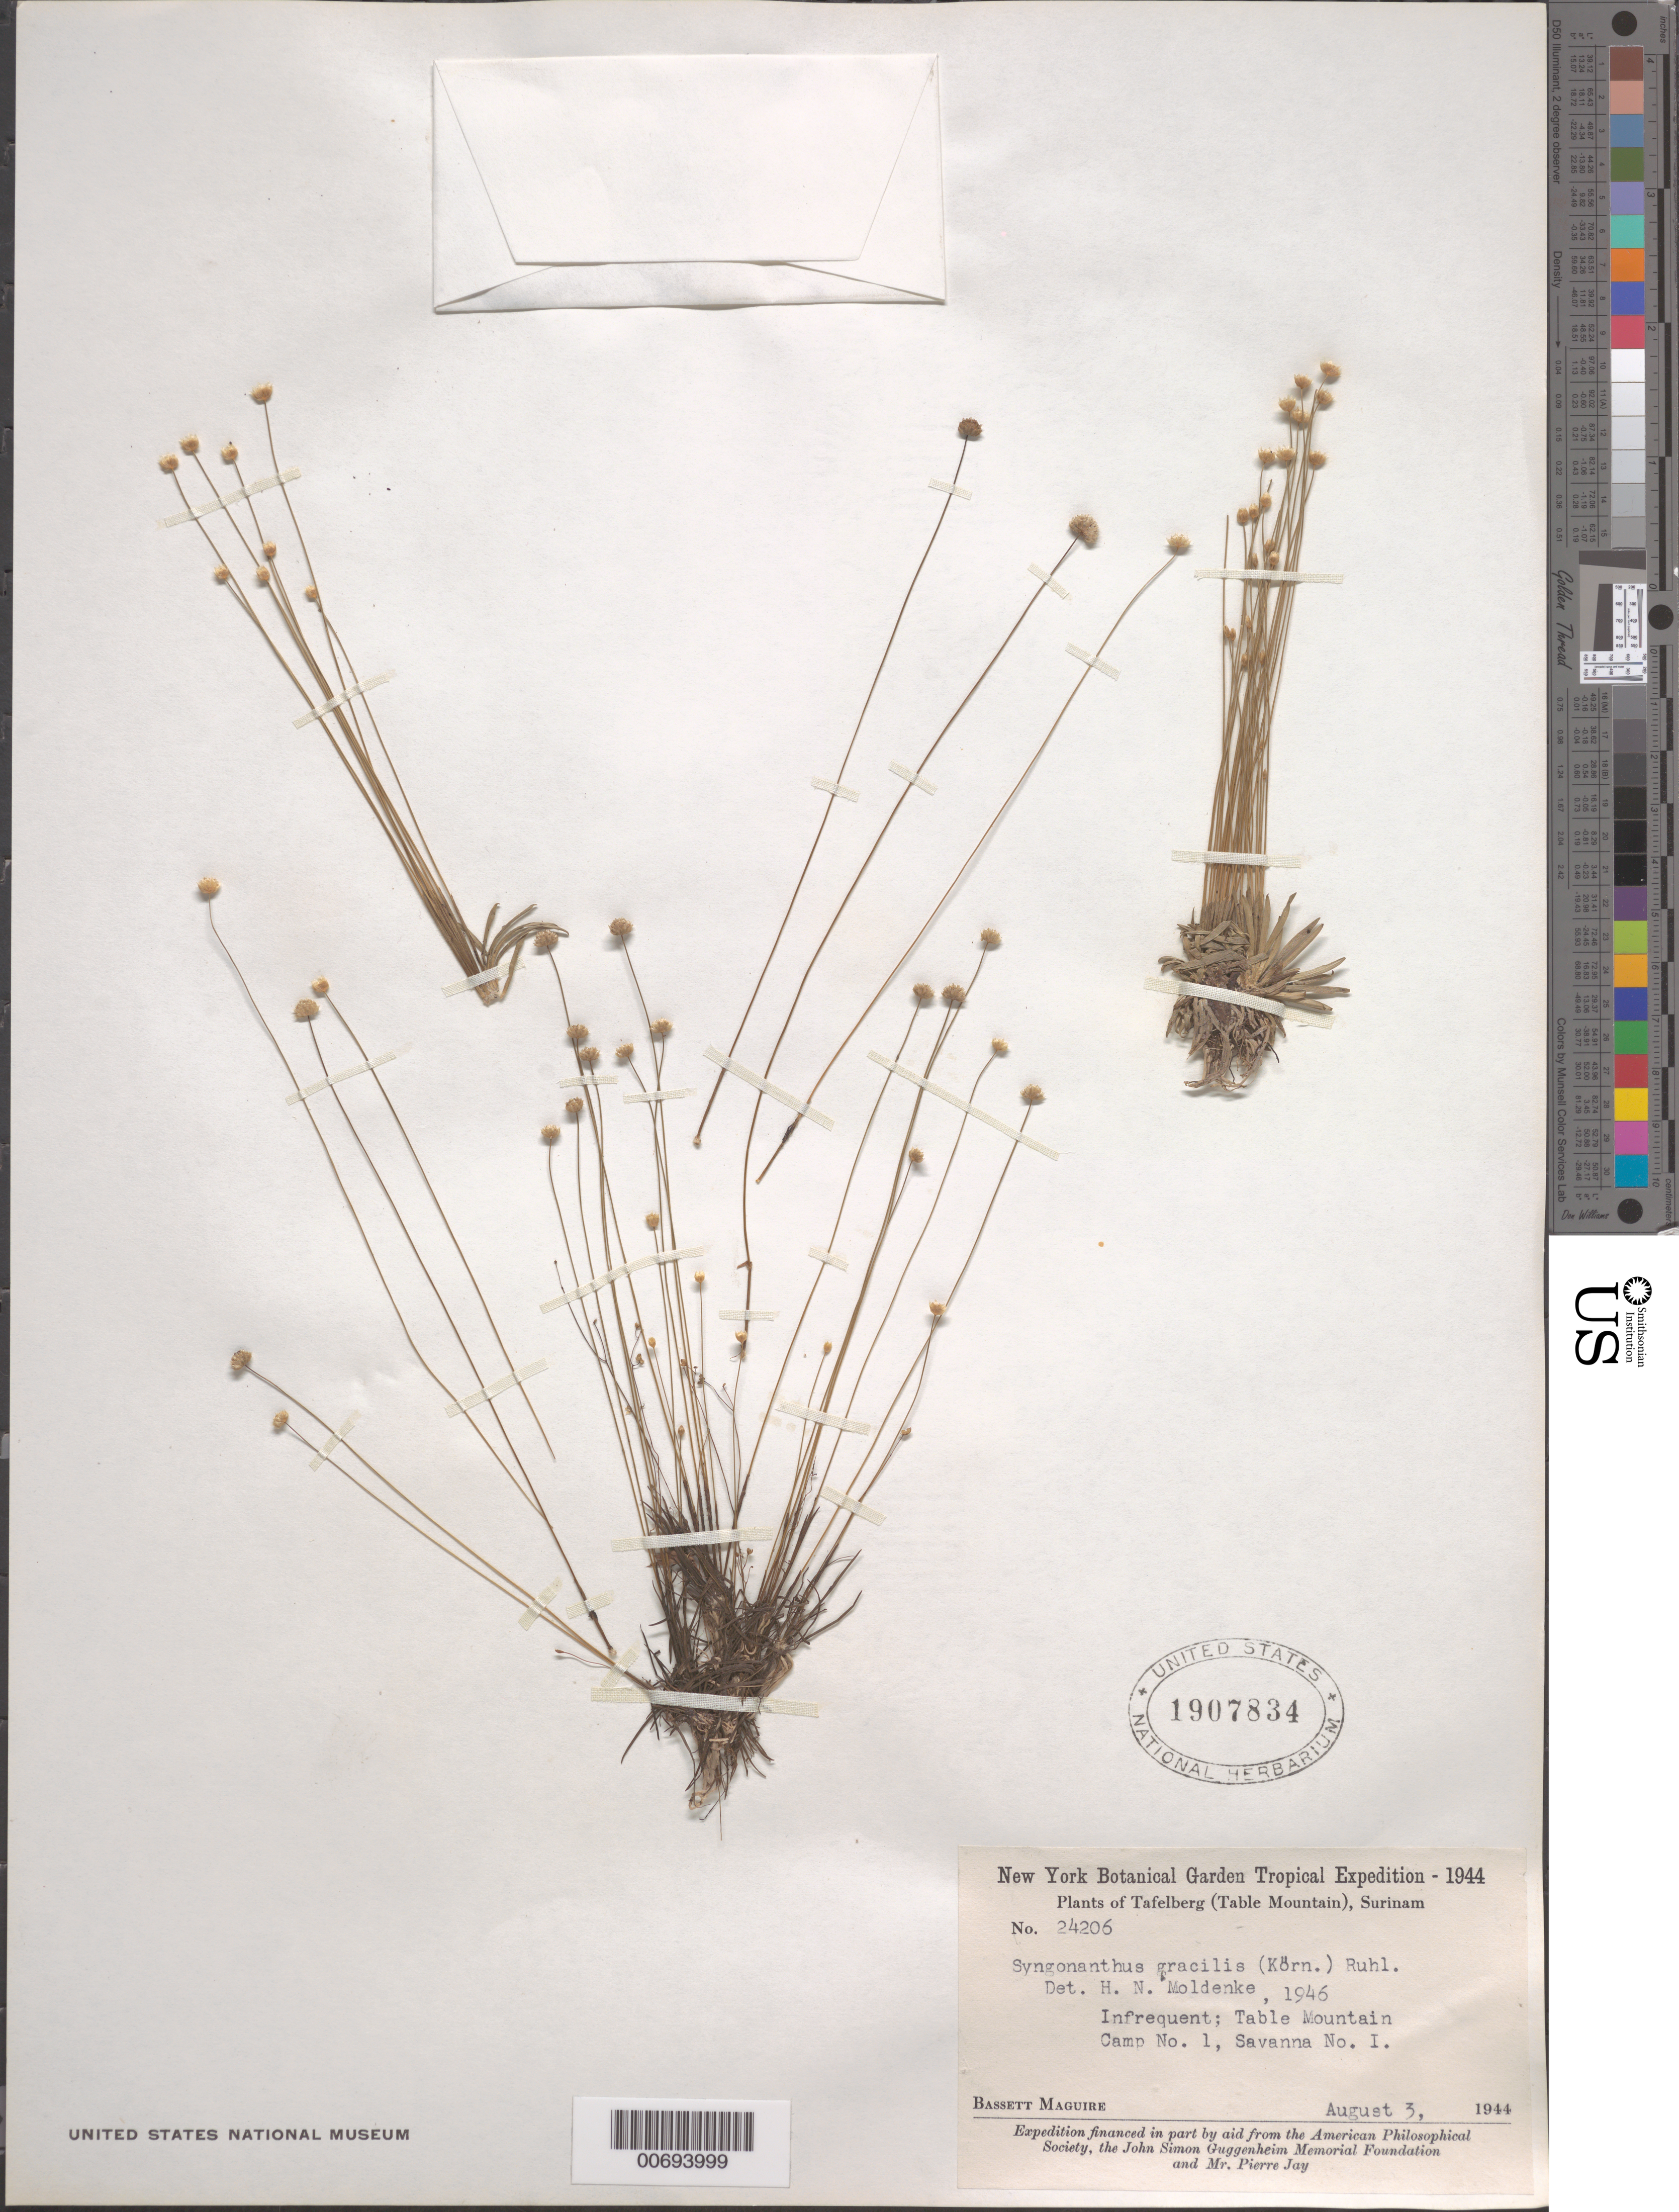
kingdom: Plantae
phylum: Tracheophyta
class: Liliopsida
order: Poales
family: Eriocaulaceae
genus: Syngonanthus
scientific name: Syngonanthus gracilis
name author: (Bong.) Ruhland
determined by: Moldenke, H. N.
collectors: B. Maguire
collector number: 24206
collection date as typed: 3-Aug-44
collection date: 1944-08-03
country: Suriname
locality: Tafelberg (Table Mountain), Savanna I, vic. Camp no. 1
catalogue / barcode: US 1907834